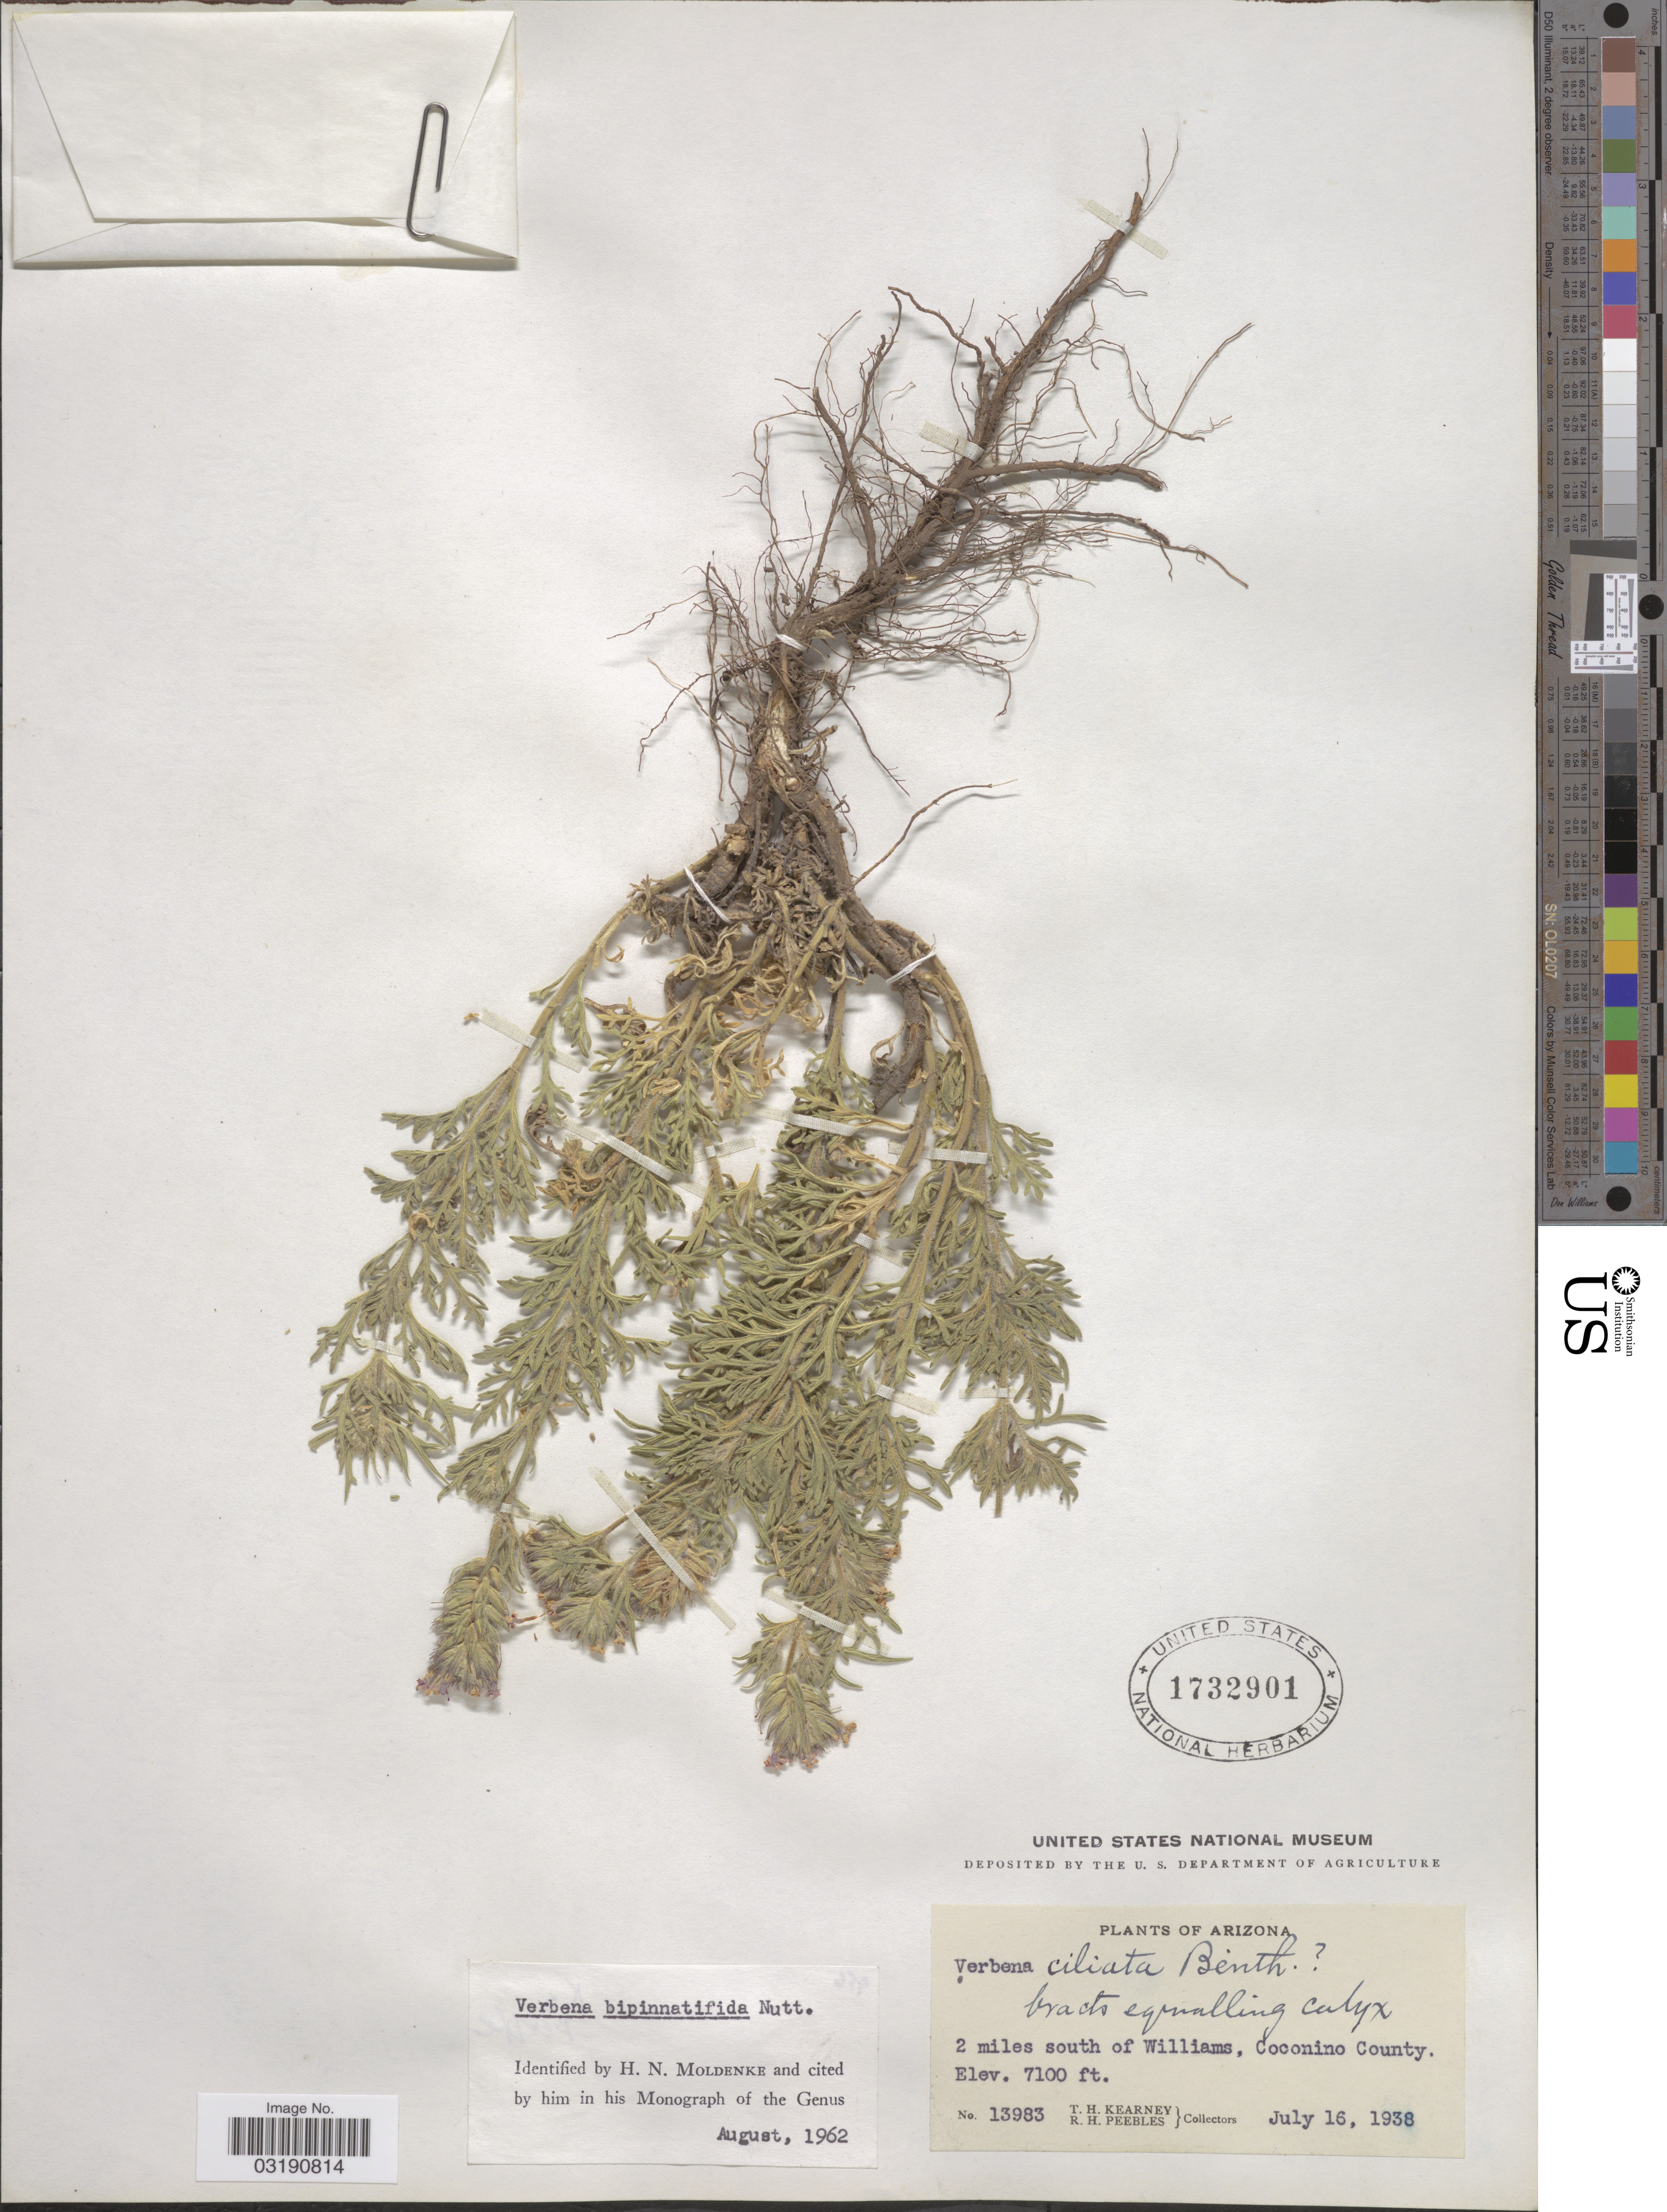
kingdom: Plantae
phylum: Tracheophyta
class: Magnoliopsida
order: Lamiales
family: Verbenaceae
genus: Verbena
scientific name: Verbena bipinnatifida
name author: (Schauer) Nutt.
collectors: T. H. Kearney & R. H. Peebles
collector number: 13983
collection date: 1938-07-16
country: United States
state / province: Arizona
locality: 2 miles south of Williams, Coconino County.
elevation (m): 2164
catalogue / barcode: US 1732901